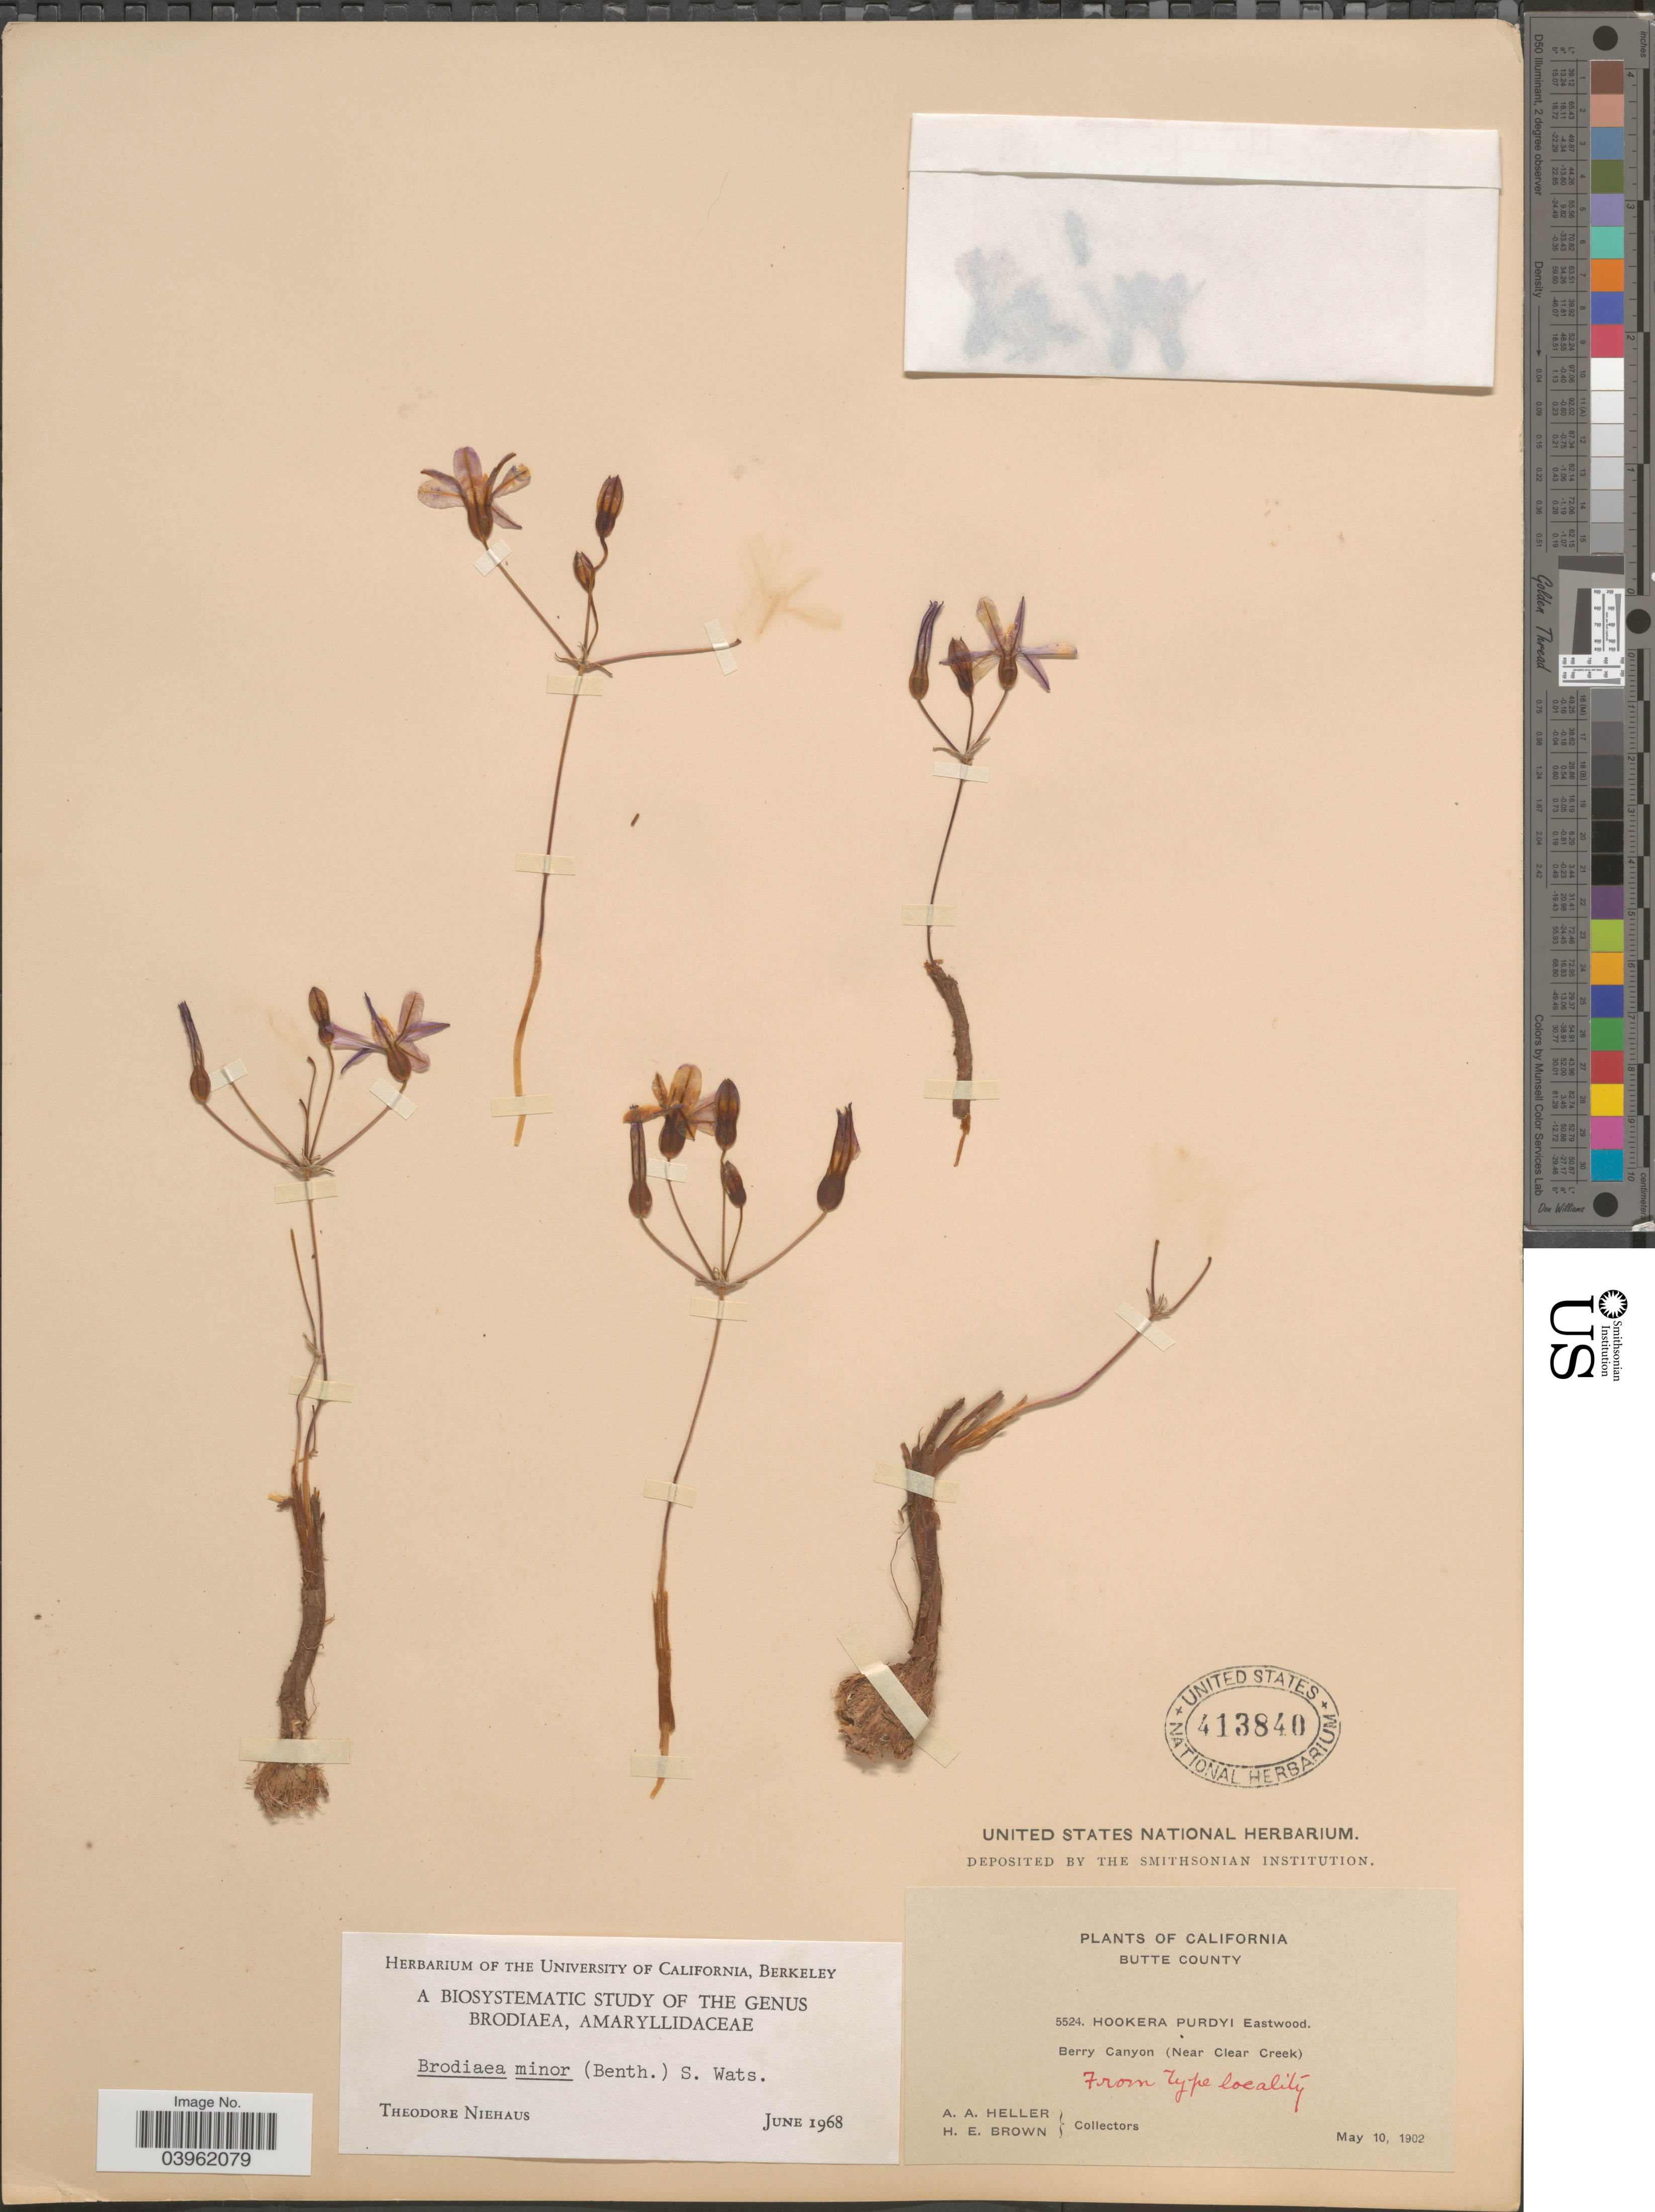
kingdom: Plantae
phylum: Tracheophyta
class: Liliopsida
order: Asparagales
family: Asparagaceae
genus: Brodiaea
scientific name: Brodiaea minor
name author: (Benth.) S. Watson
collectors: A. A. Heller & H. E. Brown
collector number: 5524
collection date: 1902-05-10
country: United States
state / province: California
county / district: Butte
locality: Butte County. Berry Canyon (Near Clear Creek).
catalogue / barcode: US 413840